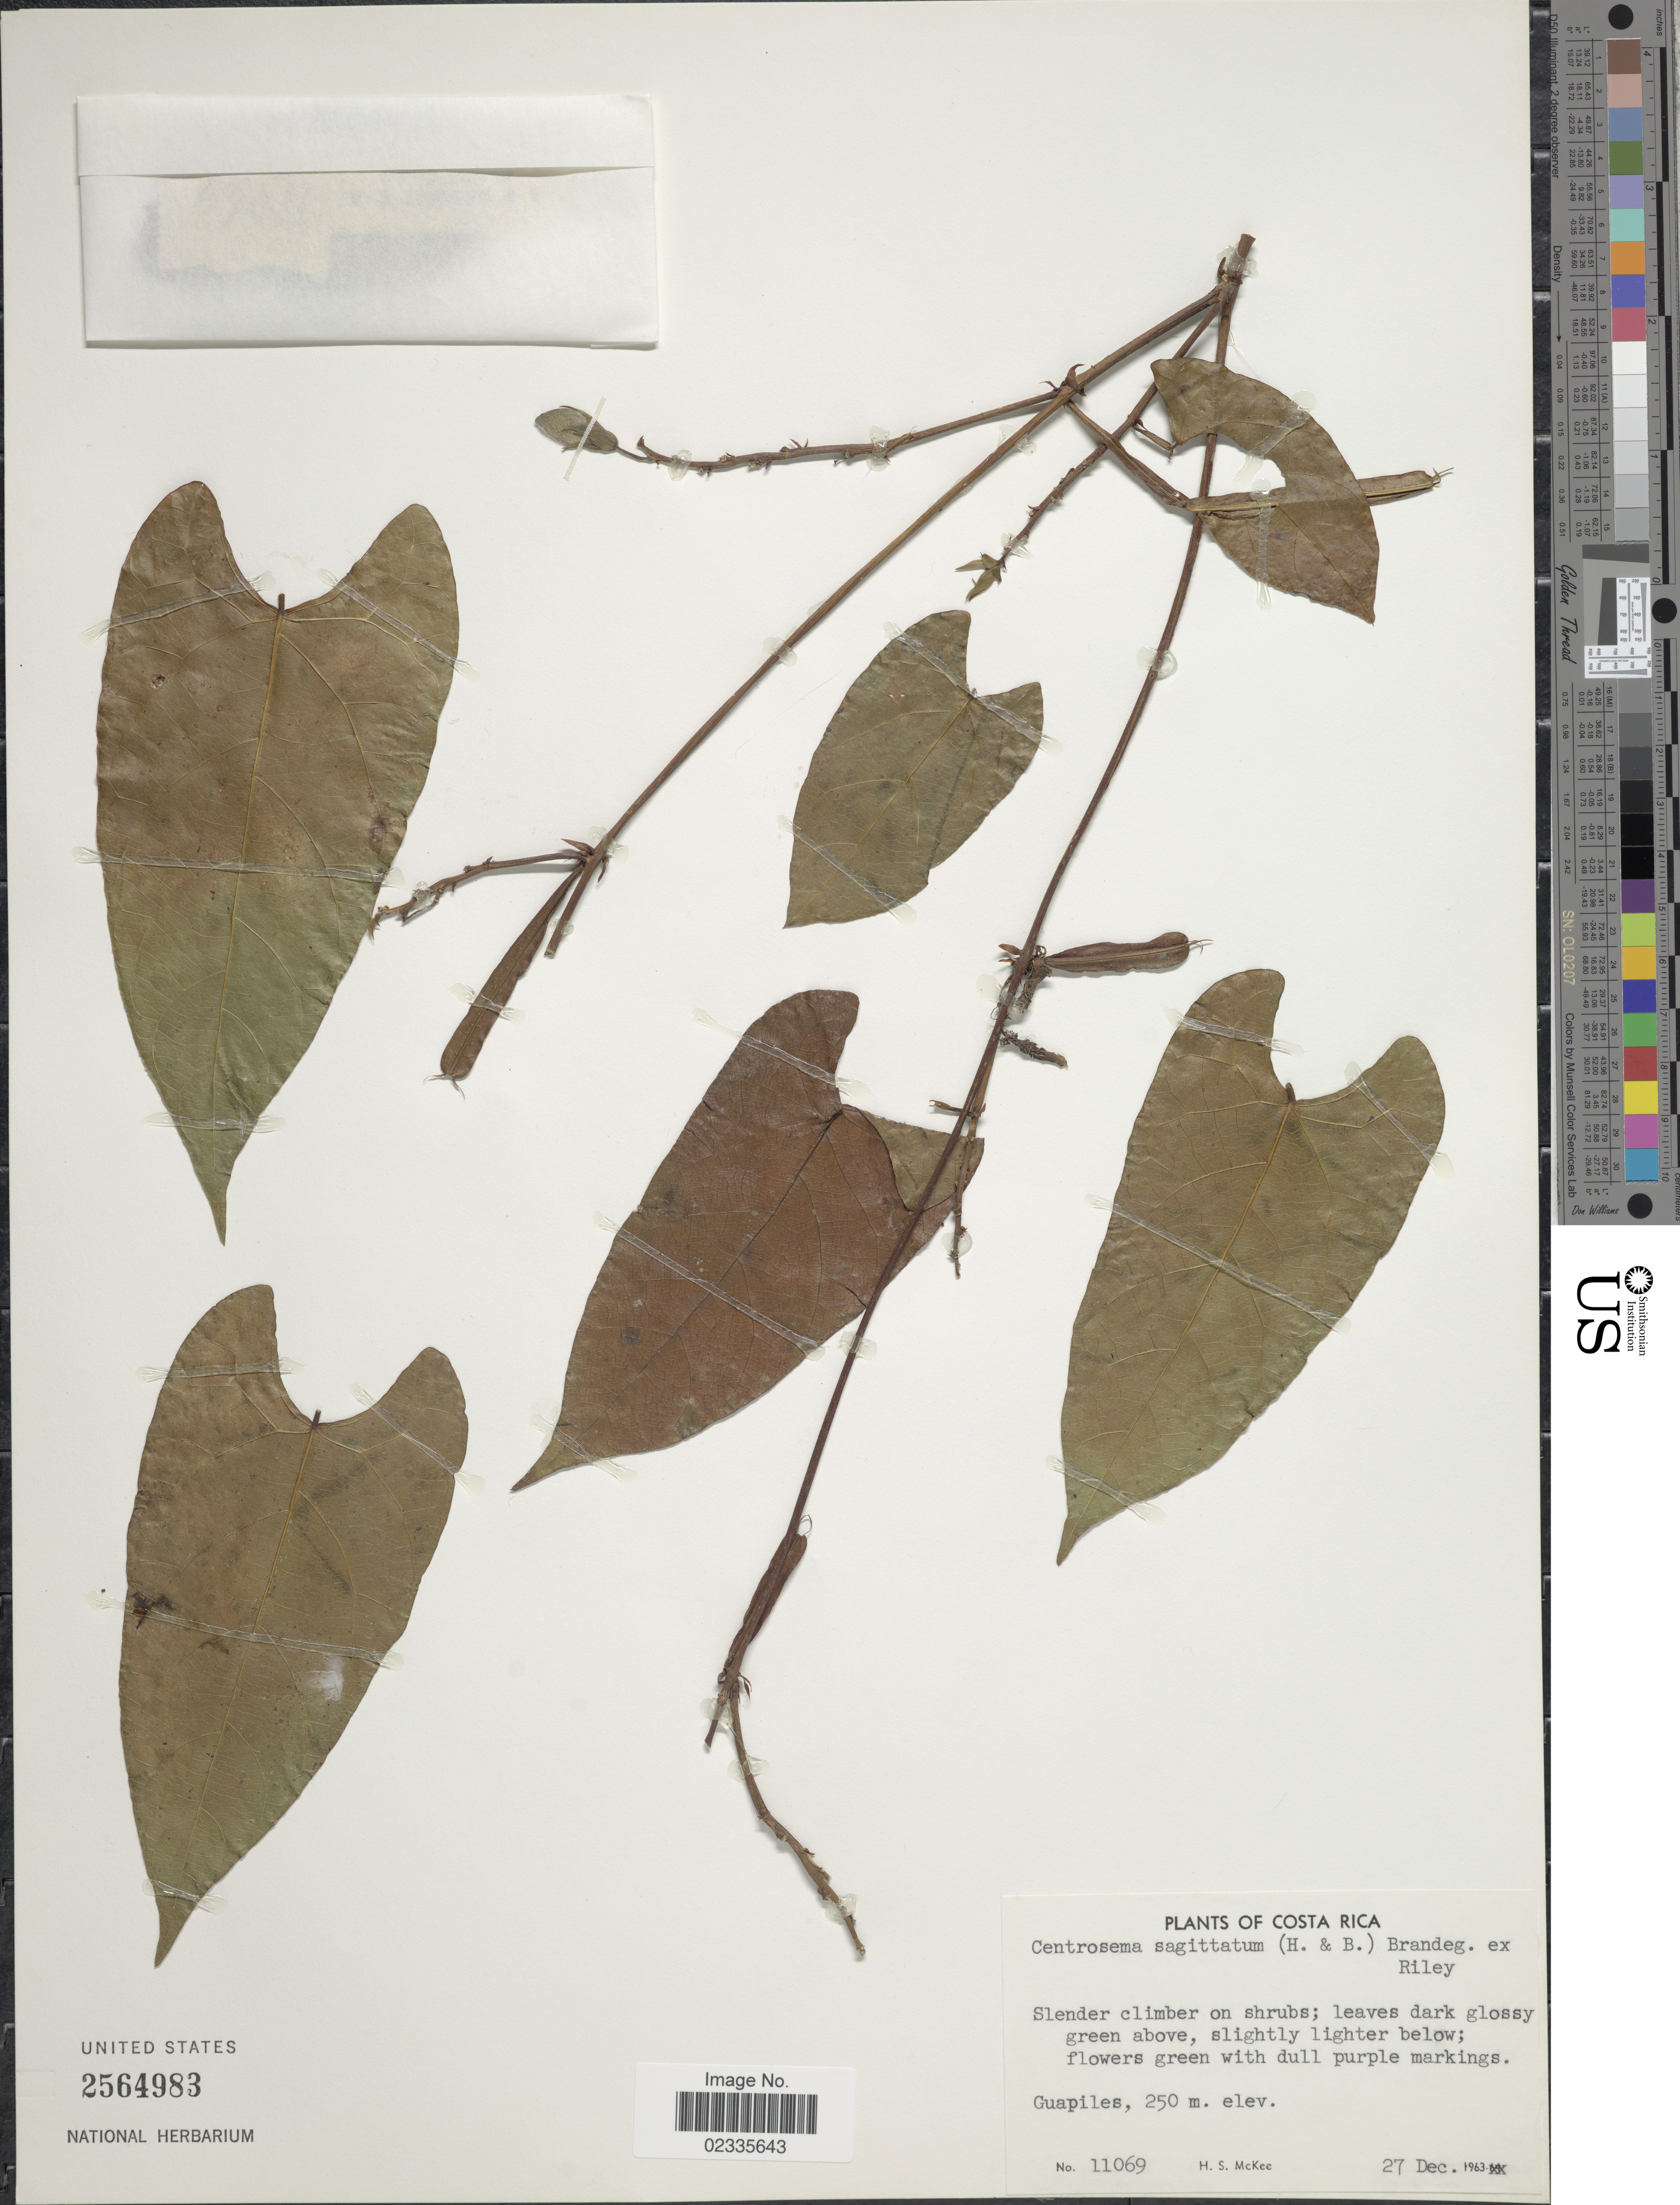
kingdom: Plantae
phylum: Tracheophyta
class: Magnoliopsida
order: Fabales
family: Fabaceae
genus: Centrosema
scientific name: Centrosema sagittata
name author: (Kunth) Rose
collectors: H. S. McKee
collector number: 11069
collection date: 1963-12-27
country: Costa Rica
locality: Guapiles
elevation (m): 250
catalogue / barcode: US 2564983